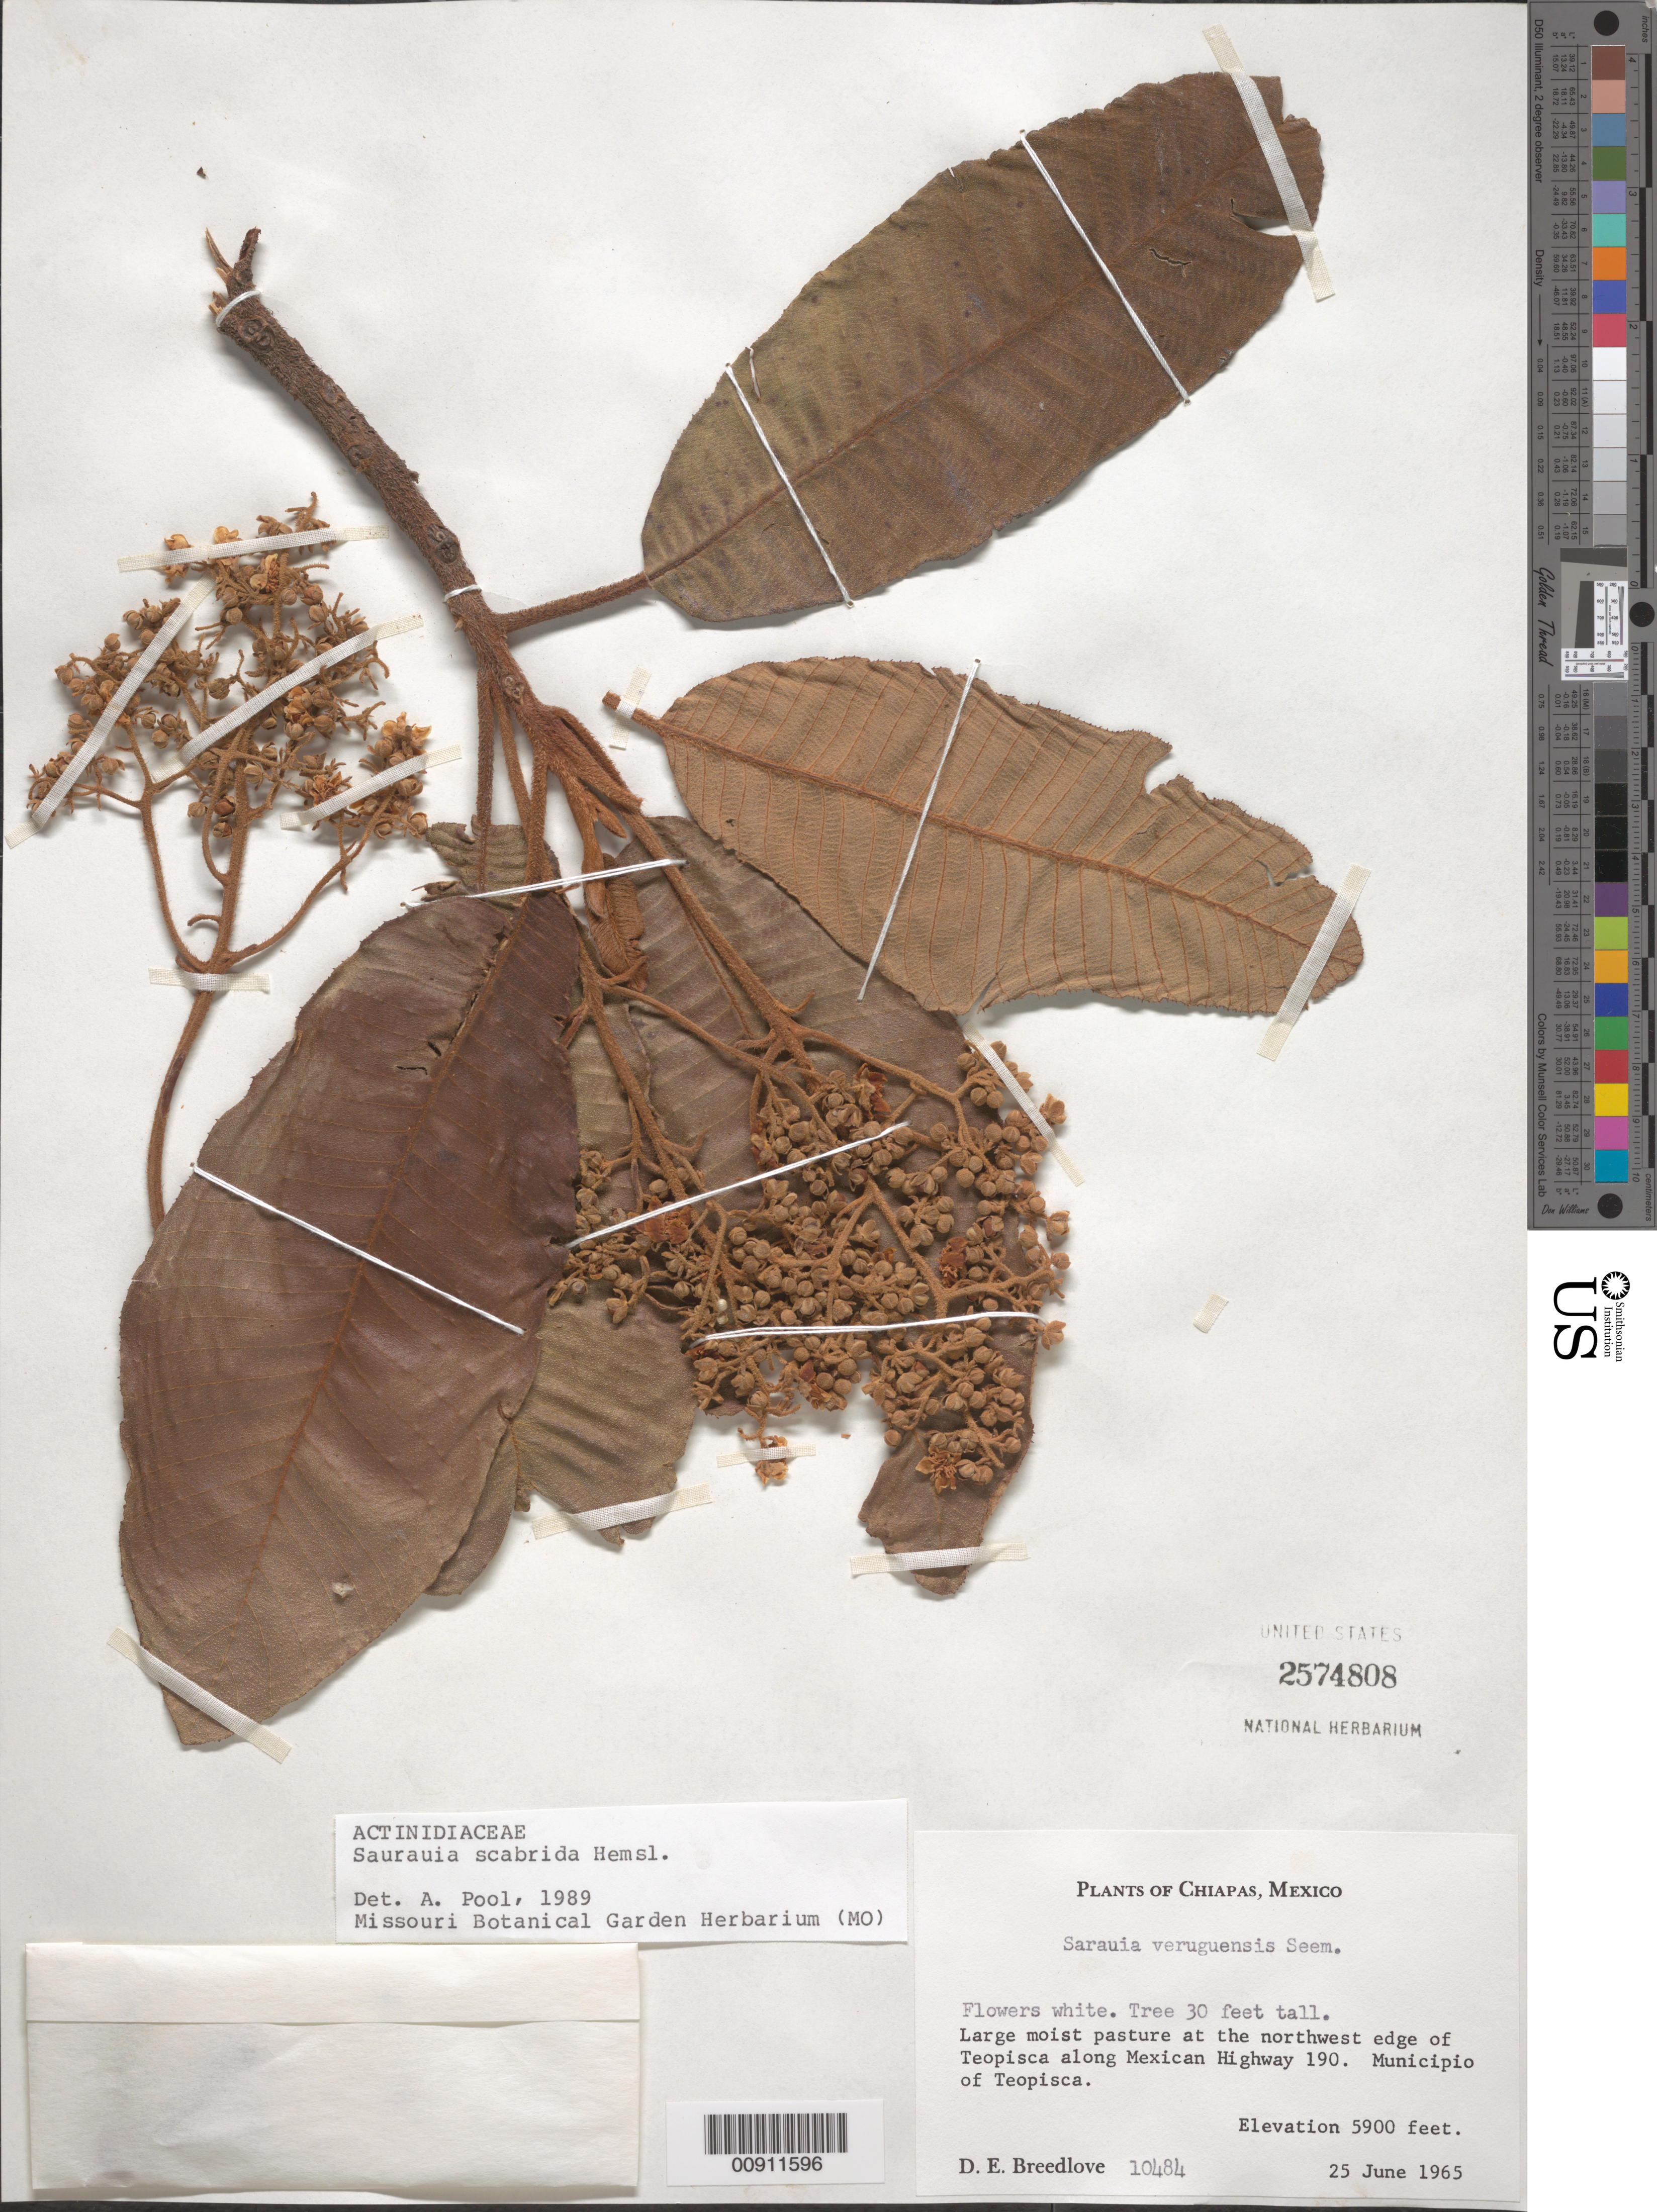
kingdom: Plantae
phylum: Tracheophyta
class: Magnoliopsida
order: Ericales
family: Actinidiaceae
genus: Saurauia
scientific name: Saurauia scabrida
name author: Hemsl.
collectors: D. E. Breedlove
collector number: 10484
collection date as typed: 25 Jun 1965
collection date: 1965-06-25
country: Mexico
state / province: Chiapas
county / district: Teopisca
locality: At the northwest edge of Teopisca along Mexican Highway 190. Municipio of Teopisca, Chiapas.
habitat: Large moist pasture.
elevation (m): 1798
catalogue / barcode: US 2574808